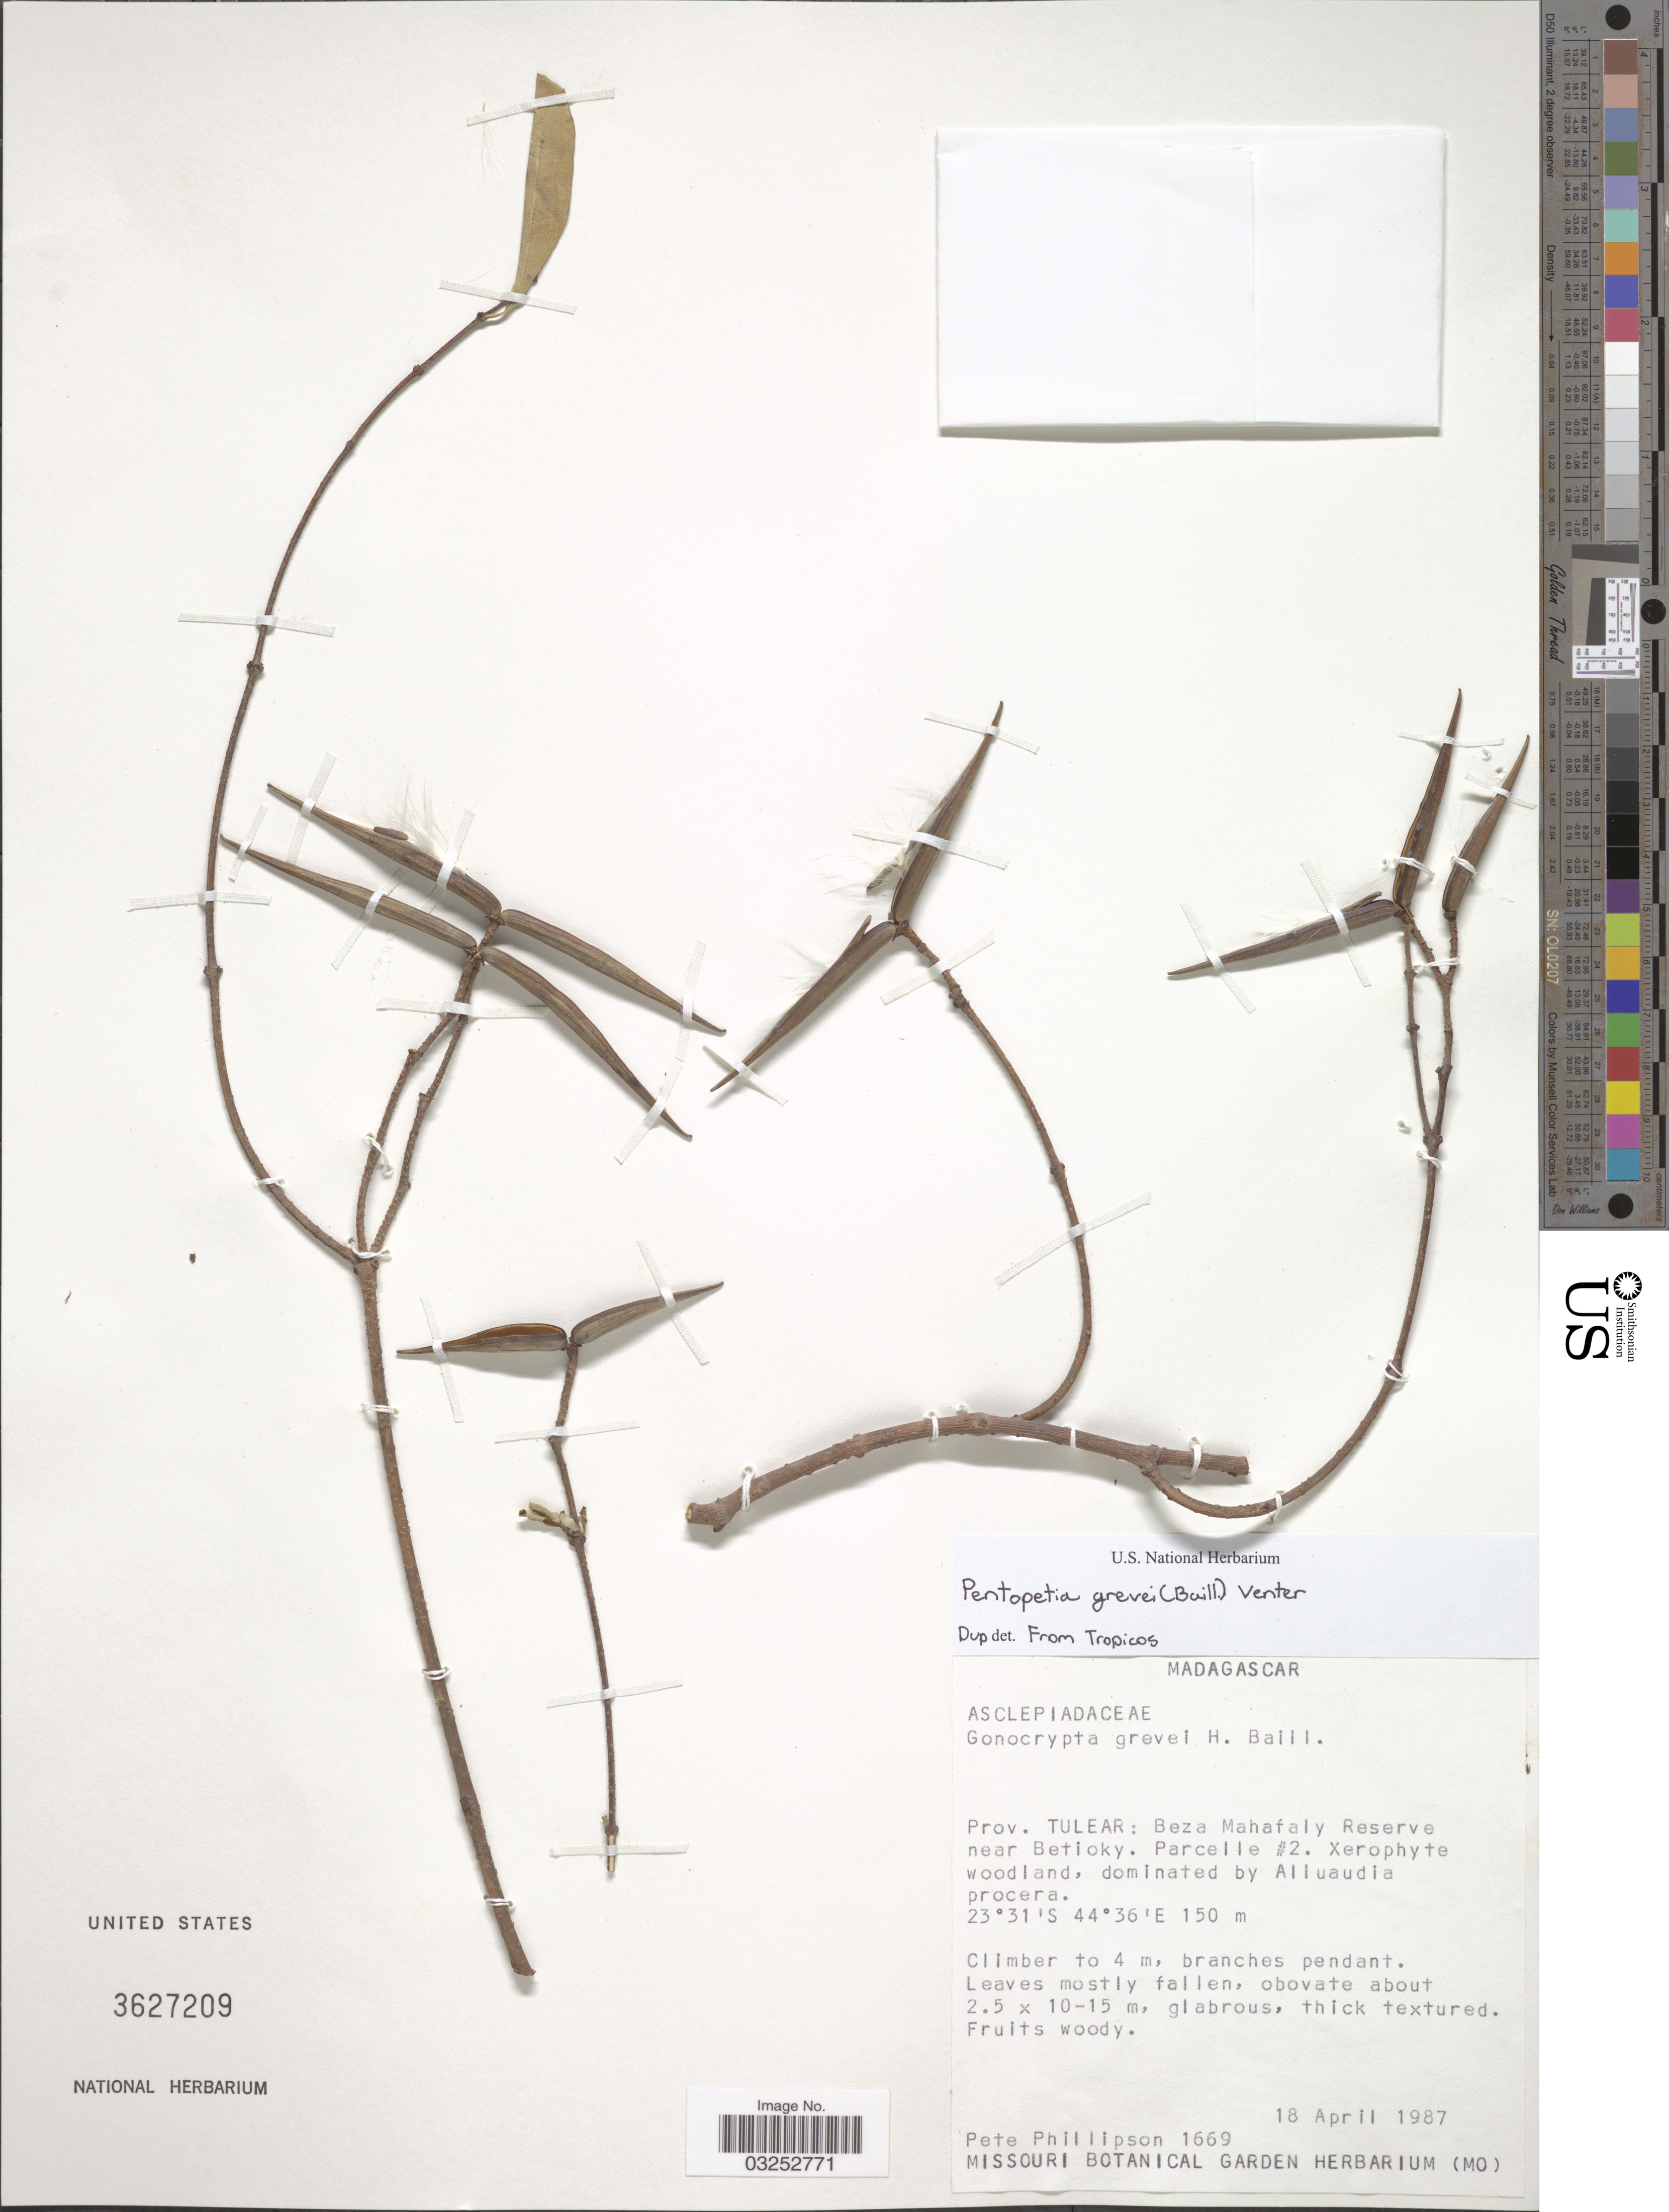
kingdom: Plantae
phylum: Tracheophyta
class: Magnoliopsida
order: Gentianales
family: Apocynaceae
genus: Pentopetia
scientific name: Pentopetia grevei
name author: (Baill.) Venter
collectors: P. B. Phillipson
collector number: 1669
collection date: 1987-04-18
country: Madagascar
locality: Prov. Tulear: Beza Mahafaly Reserve near Betioky, Parcelle #2.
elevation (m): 150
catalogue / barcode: US 3627209